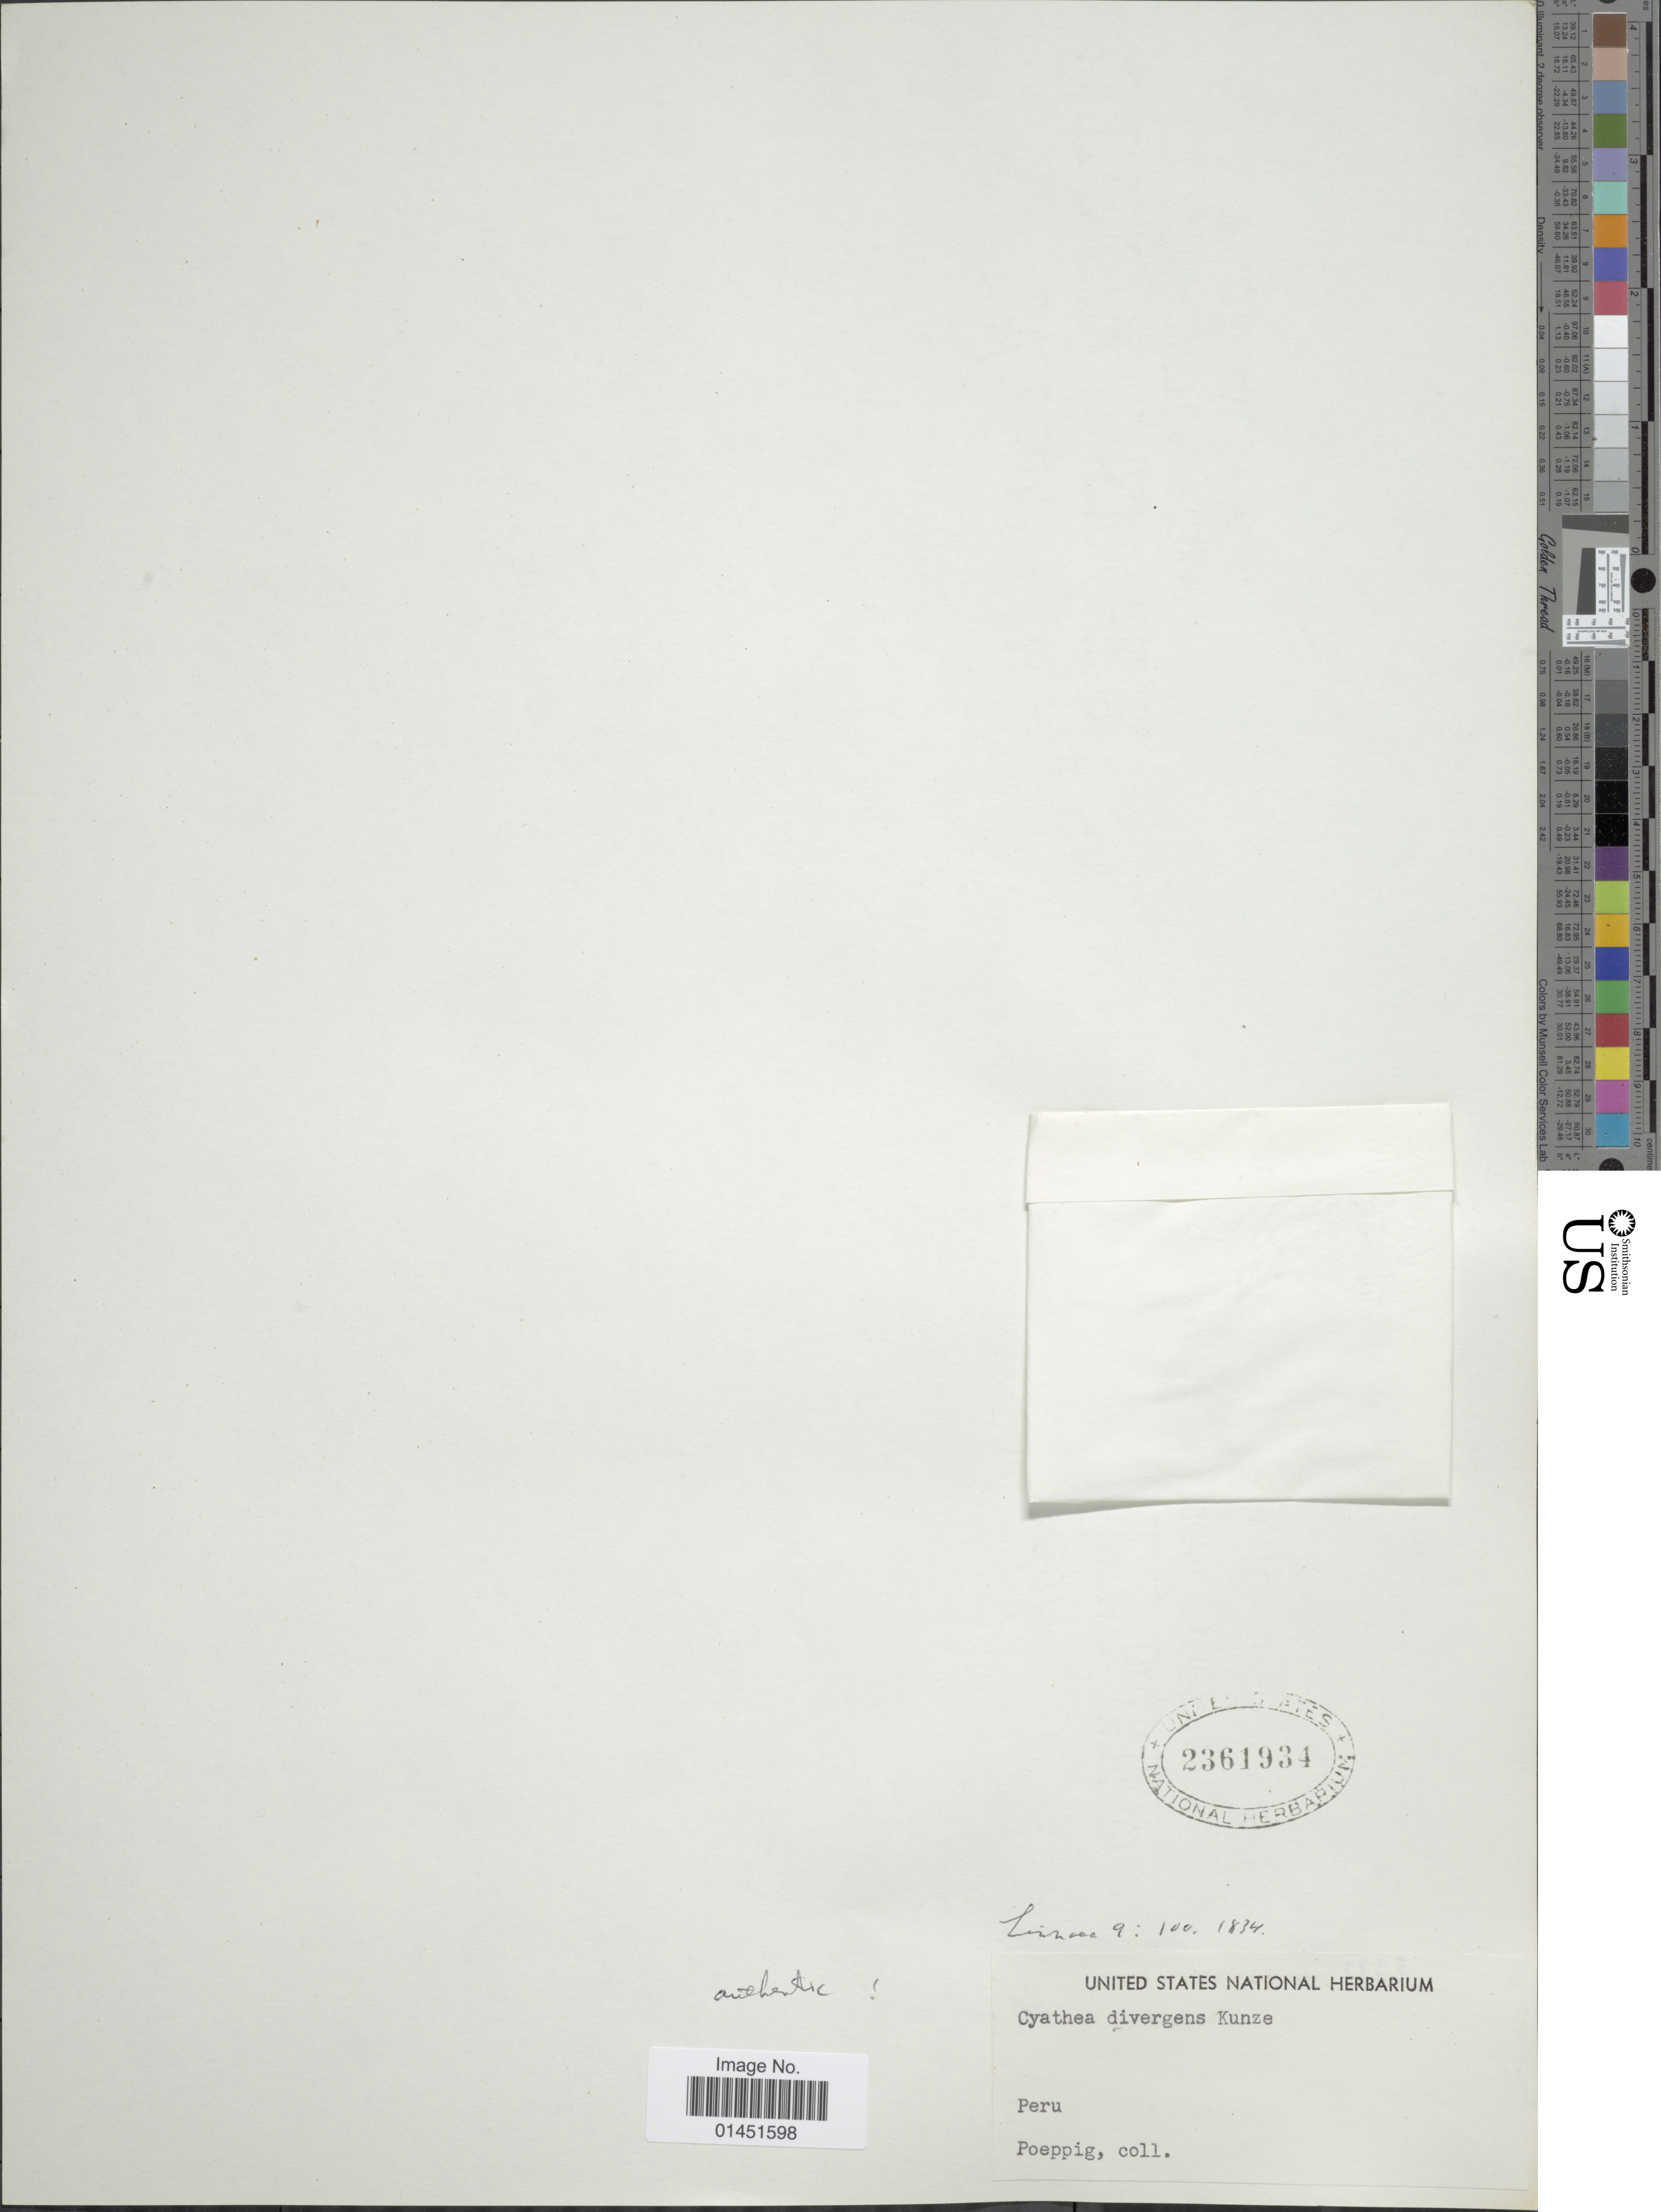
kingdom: Plantae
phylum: Tracheophyta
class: Polypodiopsida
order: Cyatheales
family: Cyatheaceae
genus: Cyathea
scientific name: Cyathea divergens var. divergens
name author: Kunze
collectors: Poeppig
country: Peru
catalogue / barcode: US 2361934